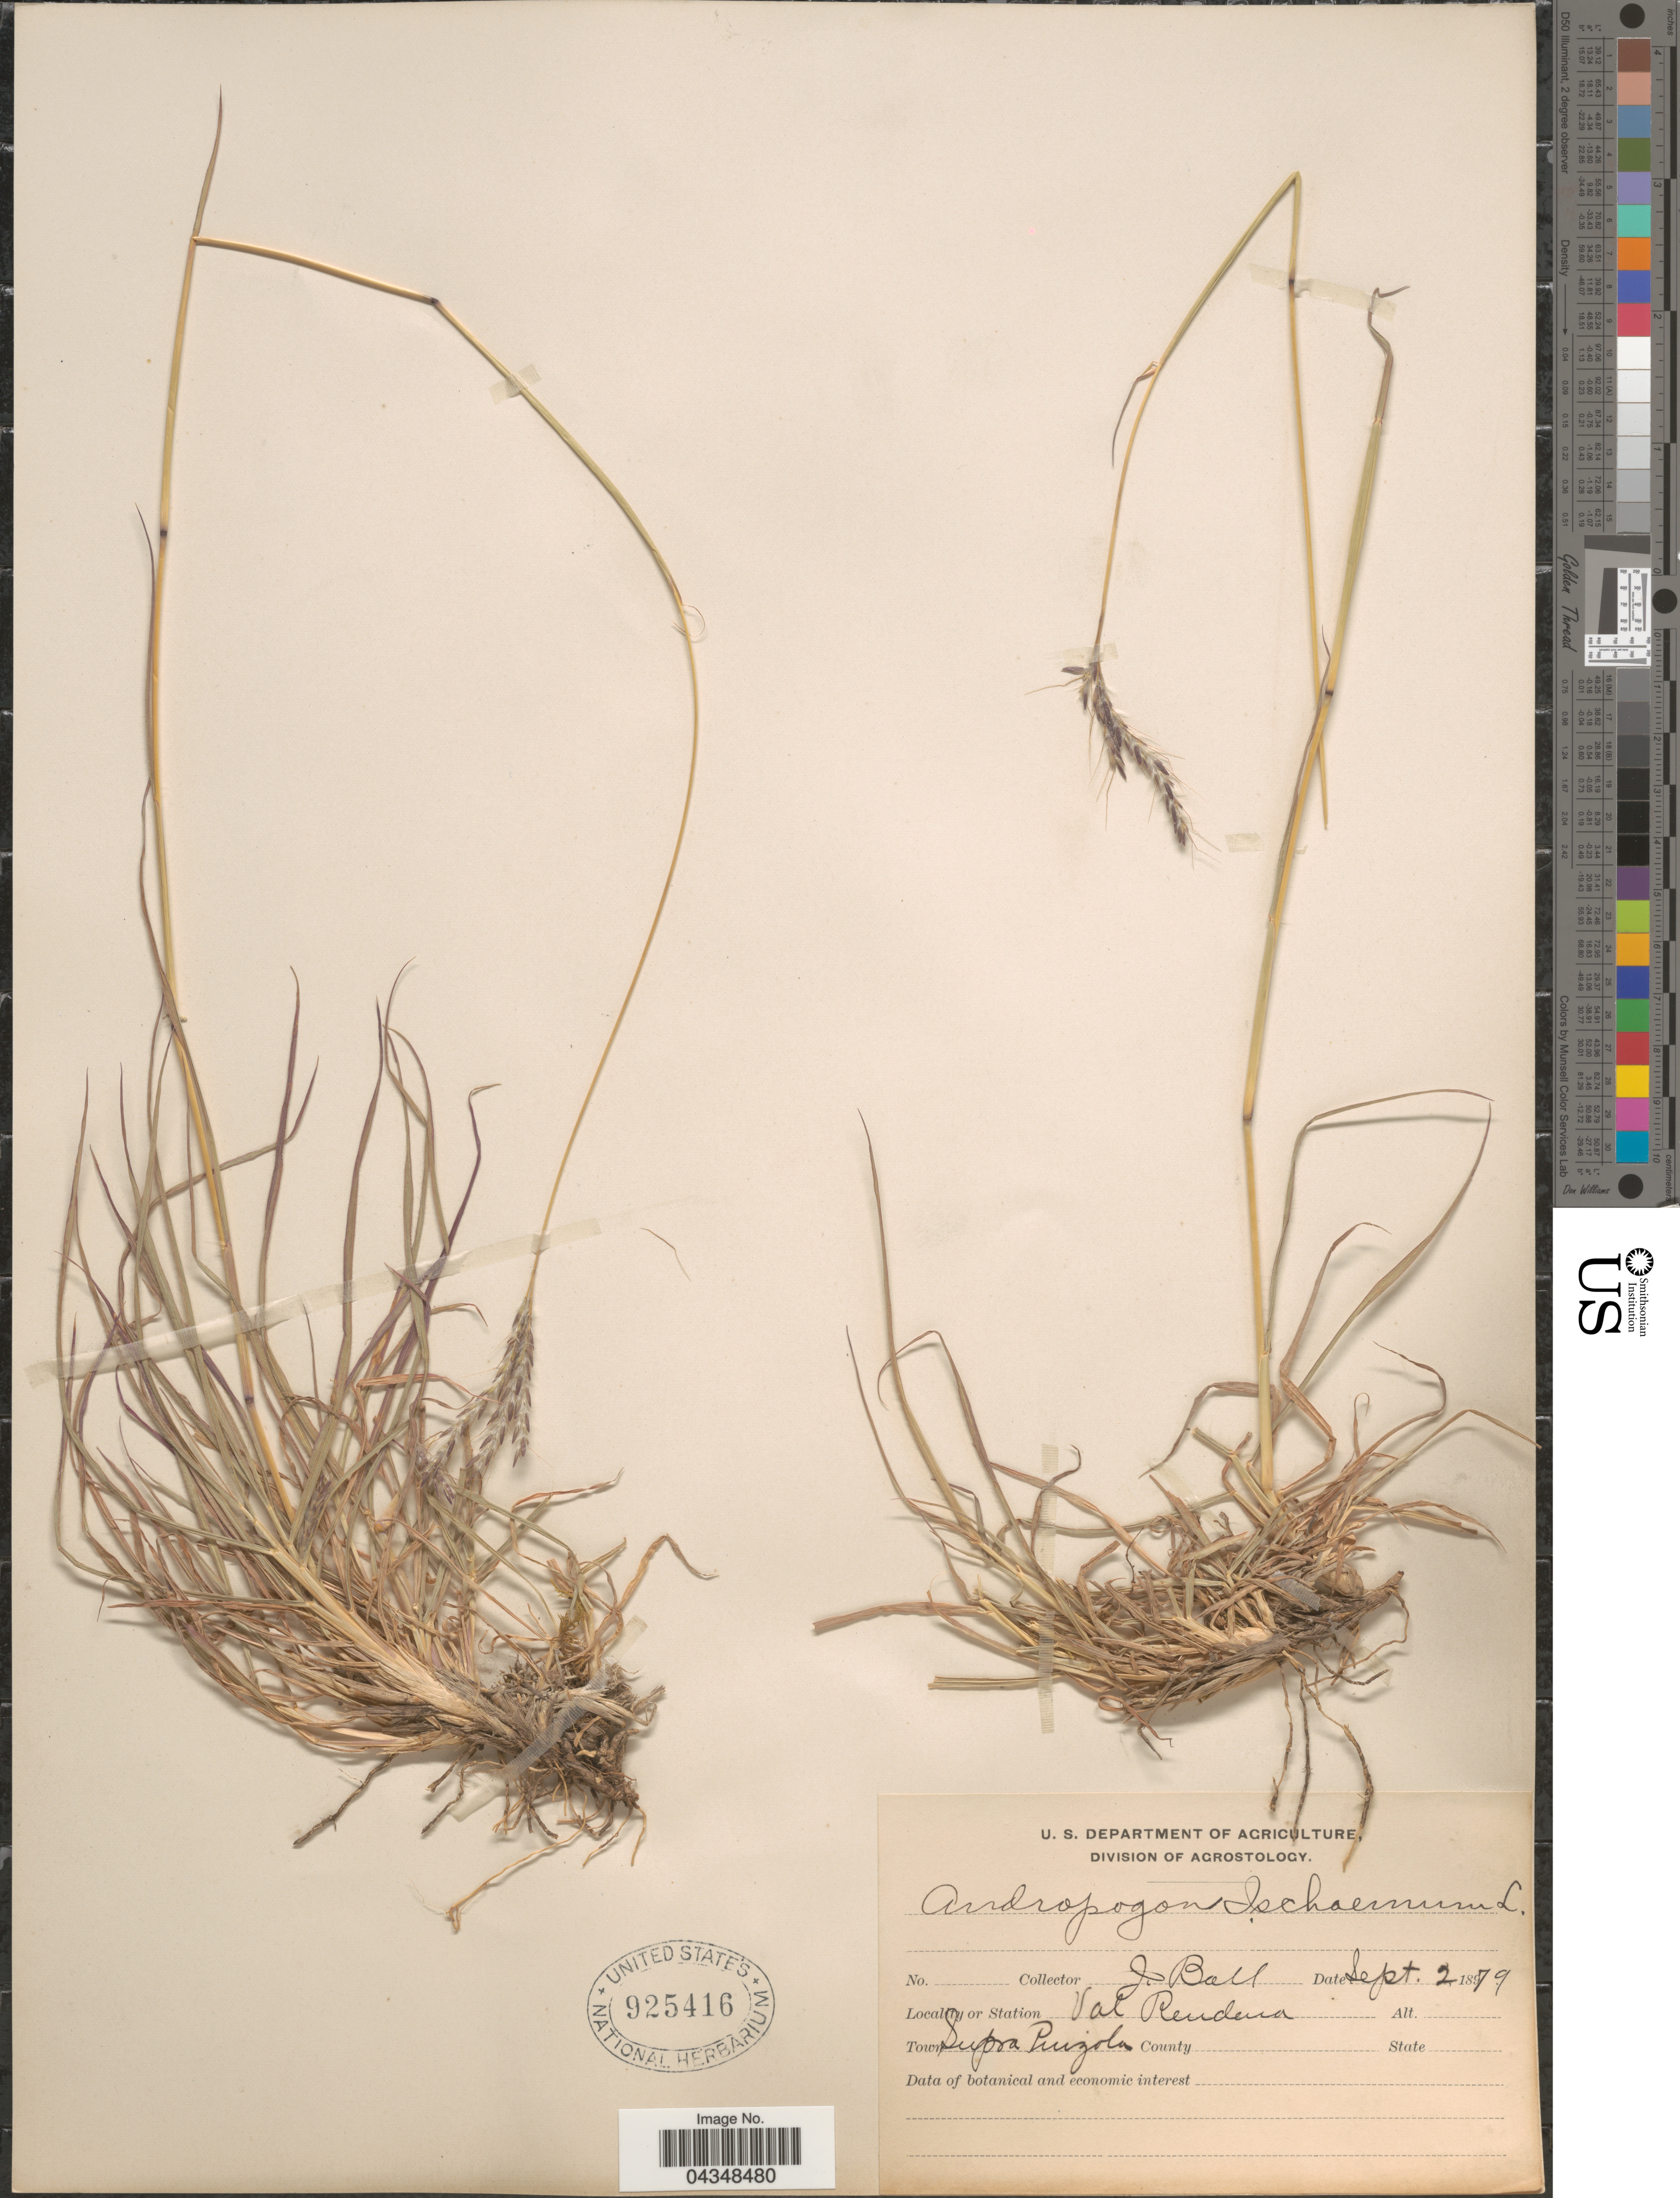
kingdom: Plantae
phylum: Tracheophyta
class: Liliopsida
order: Poales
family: Poaceae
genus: Bothriochloa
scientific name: Bothriochloa ischaemum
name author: (L.) Keng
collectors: J. Ball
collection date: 1879-09-02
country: Italy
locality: Val Rendena. Town Supra Pinzolo.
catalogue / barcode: US 925416